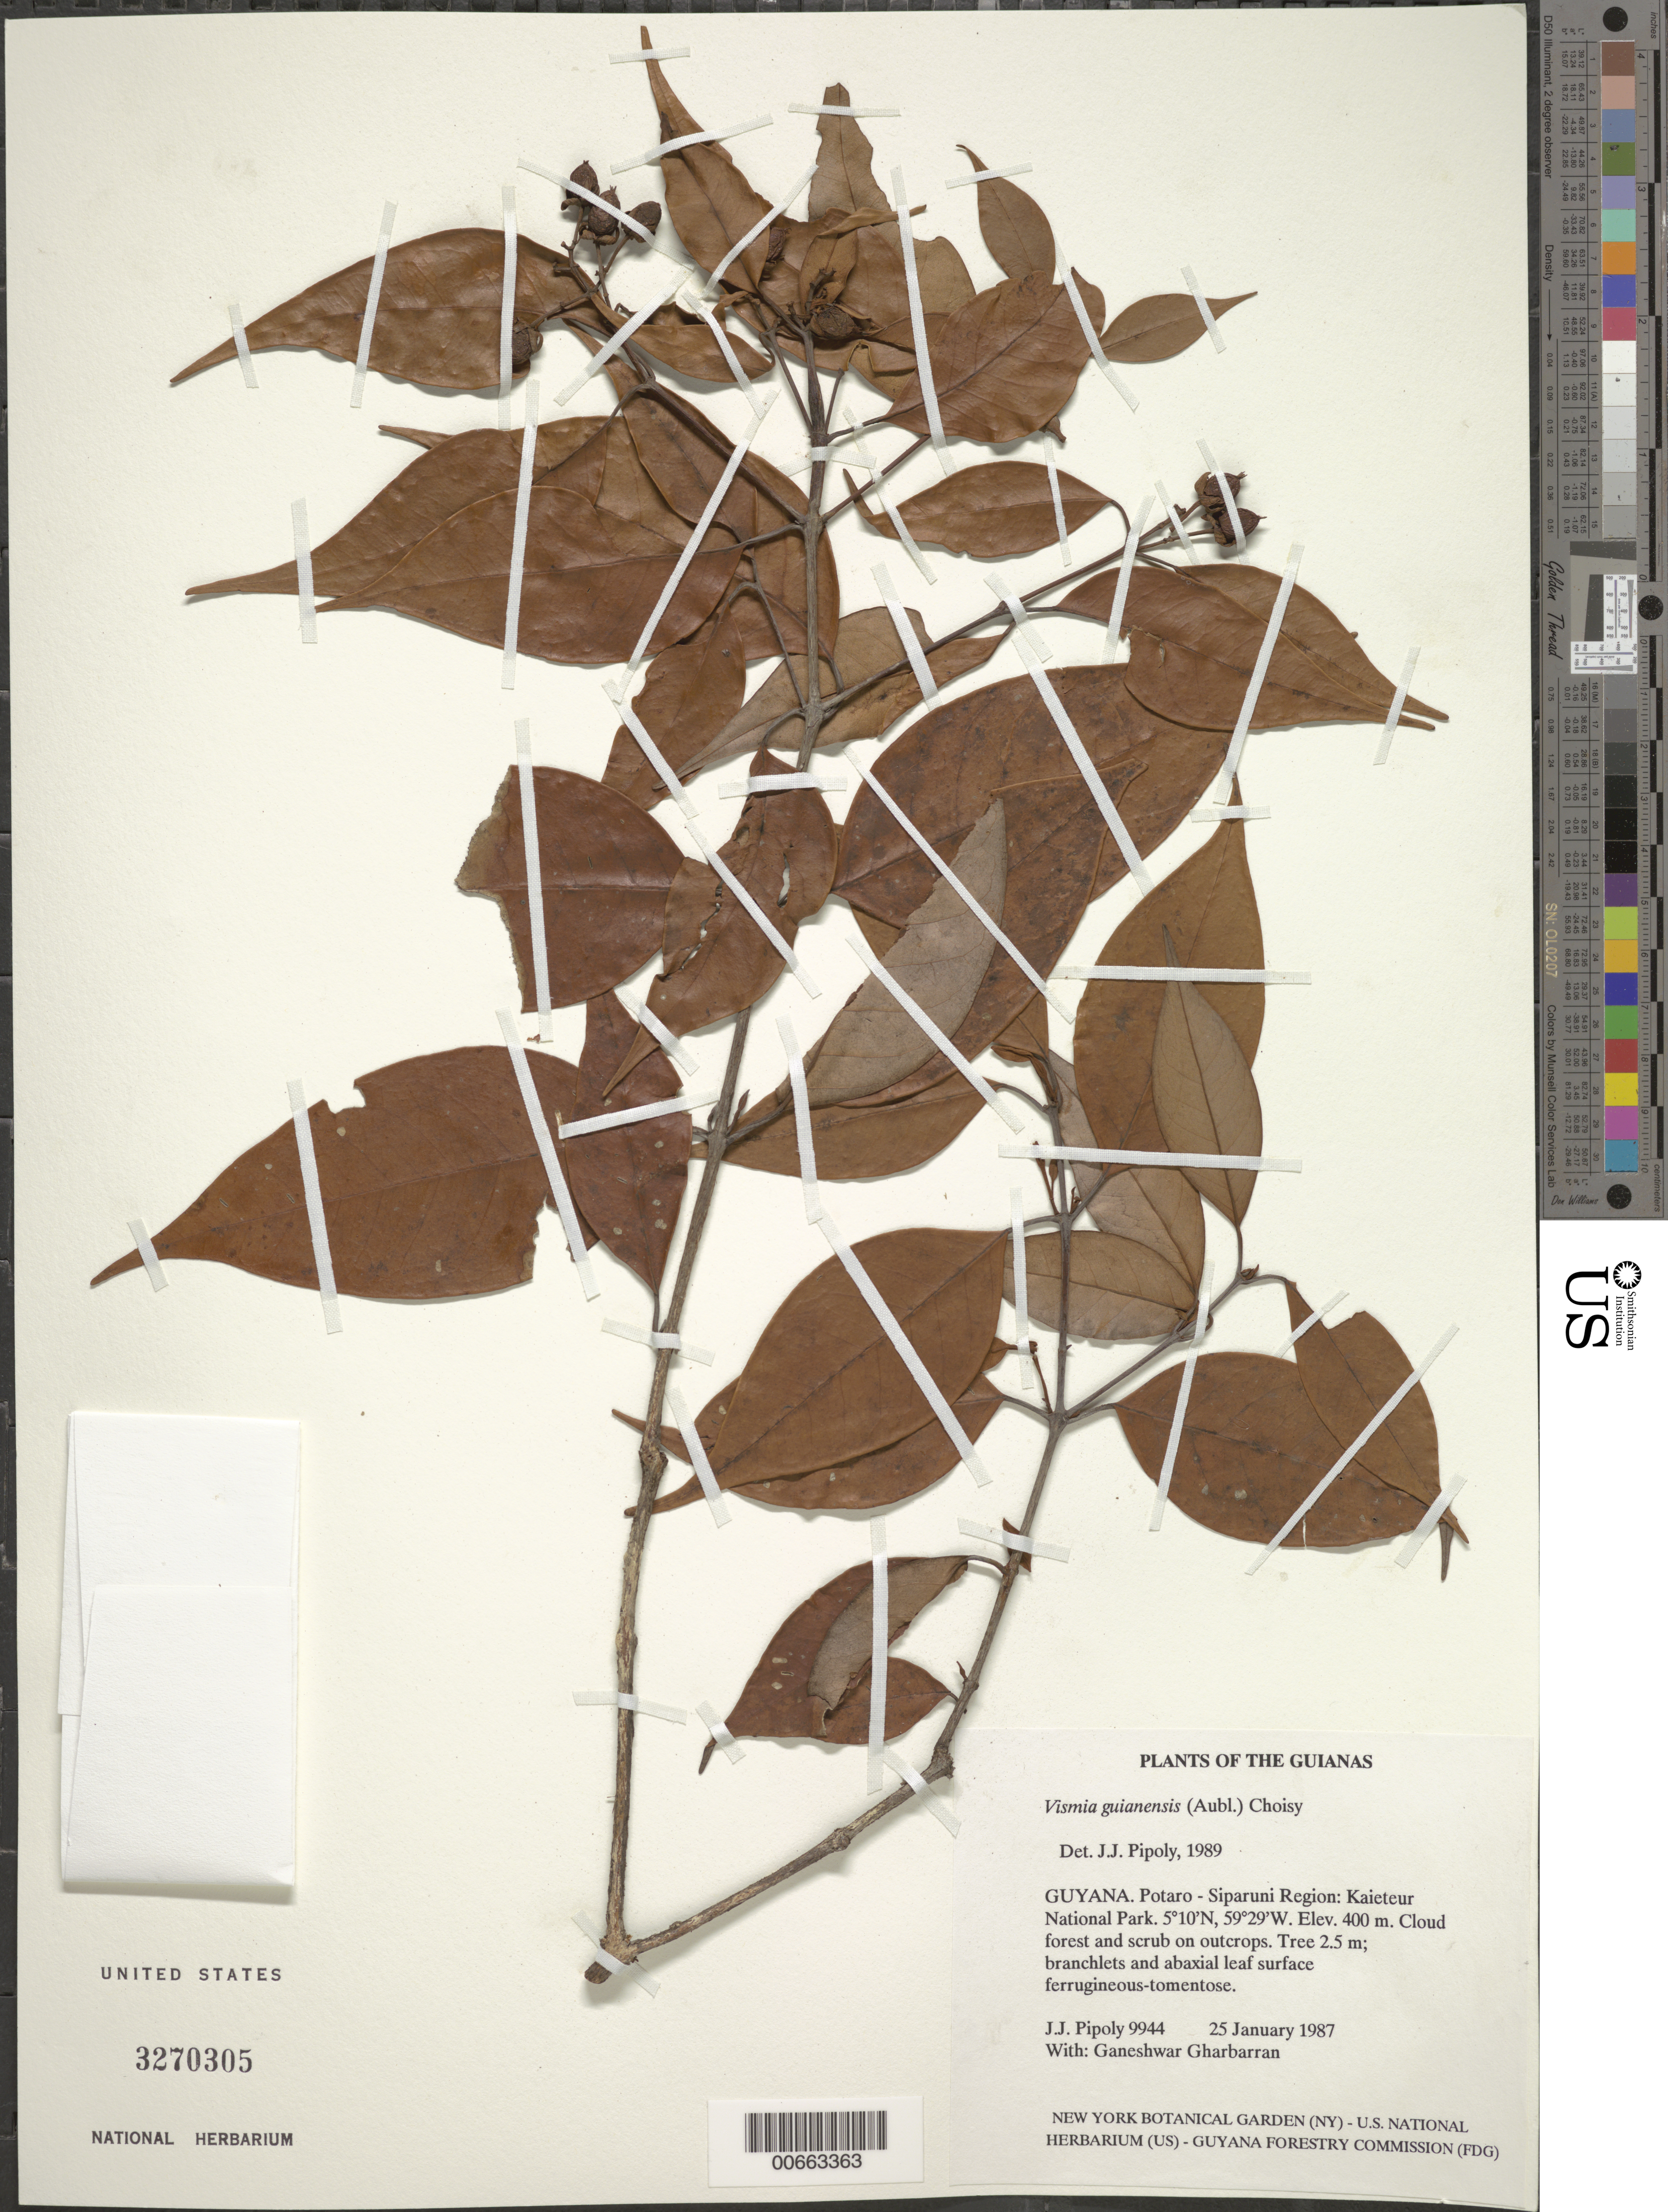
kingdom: Plantae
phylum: Tracheophyta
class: Magnoliopsida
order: Malpighiales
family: Hypericaceae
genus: Vismia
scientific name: Vismia guianensis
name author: (Aubl.) Pers.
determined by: Pipoly, J. J., III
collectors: J. J. Pipoly & G. Gharbarran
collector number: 9944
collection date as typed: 25 January 1987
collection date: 1987-01-25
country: Guyana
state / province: Potaro-Siparuni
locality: Kaieteur National Park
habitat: Cloud forest and scrub on outcrops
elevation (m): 400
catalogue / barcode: US 3270305